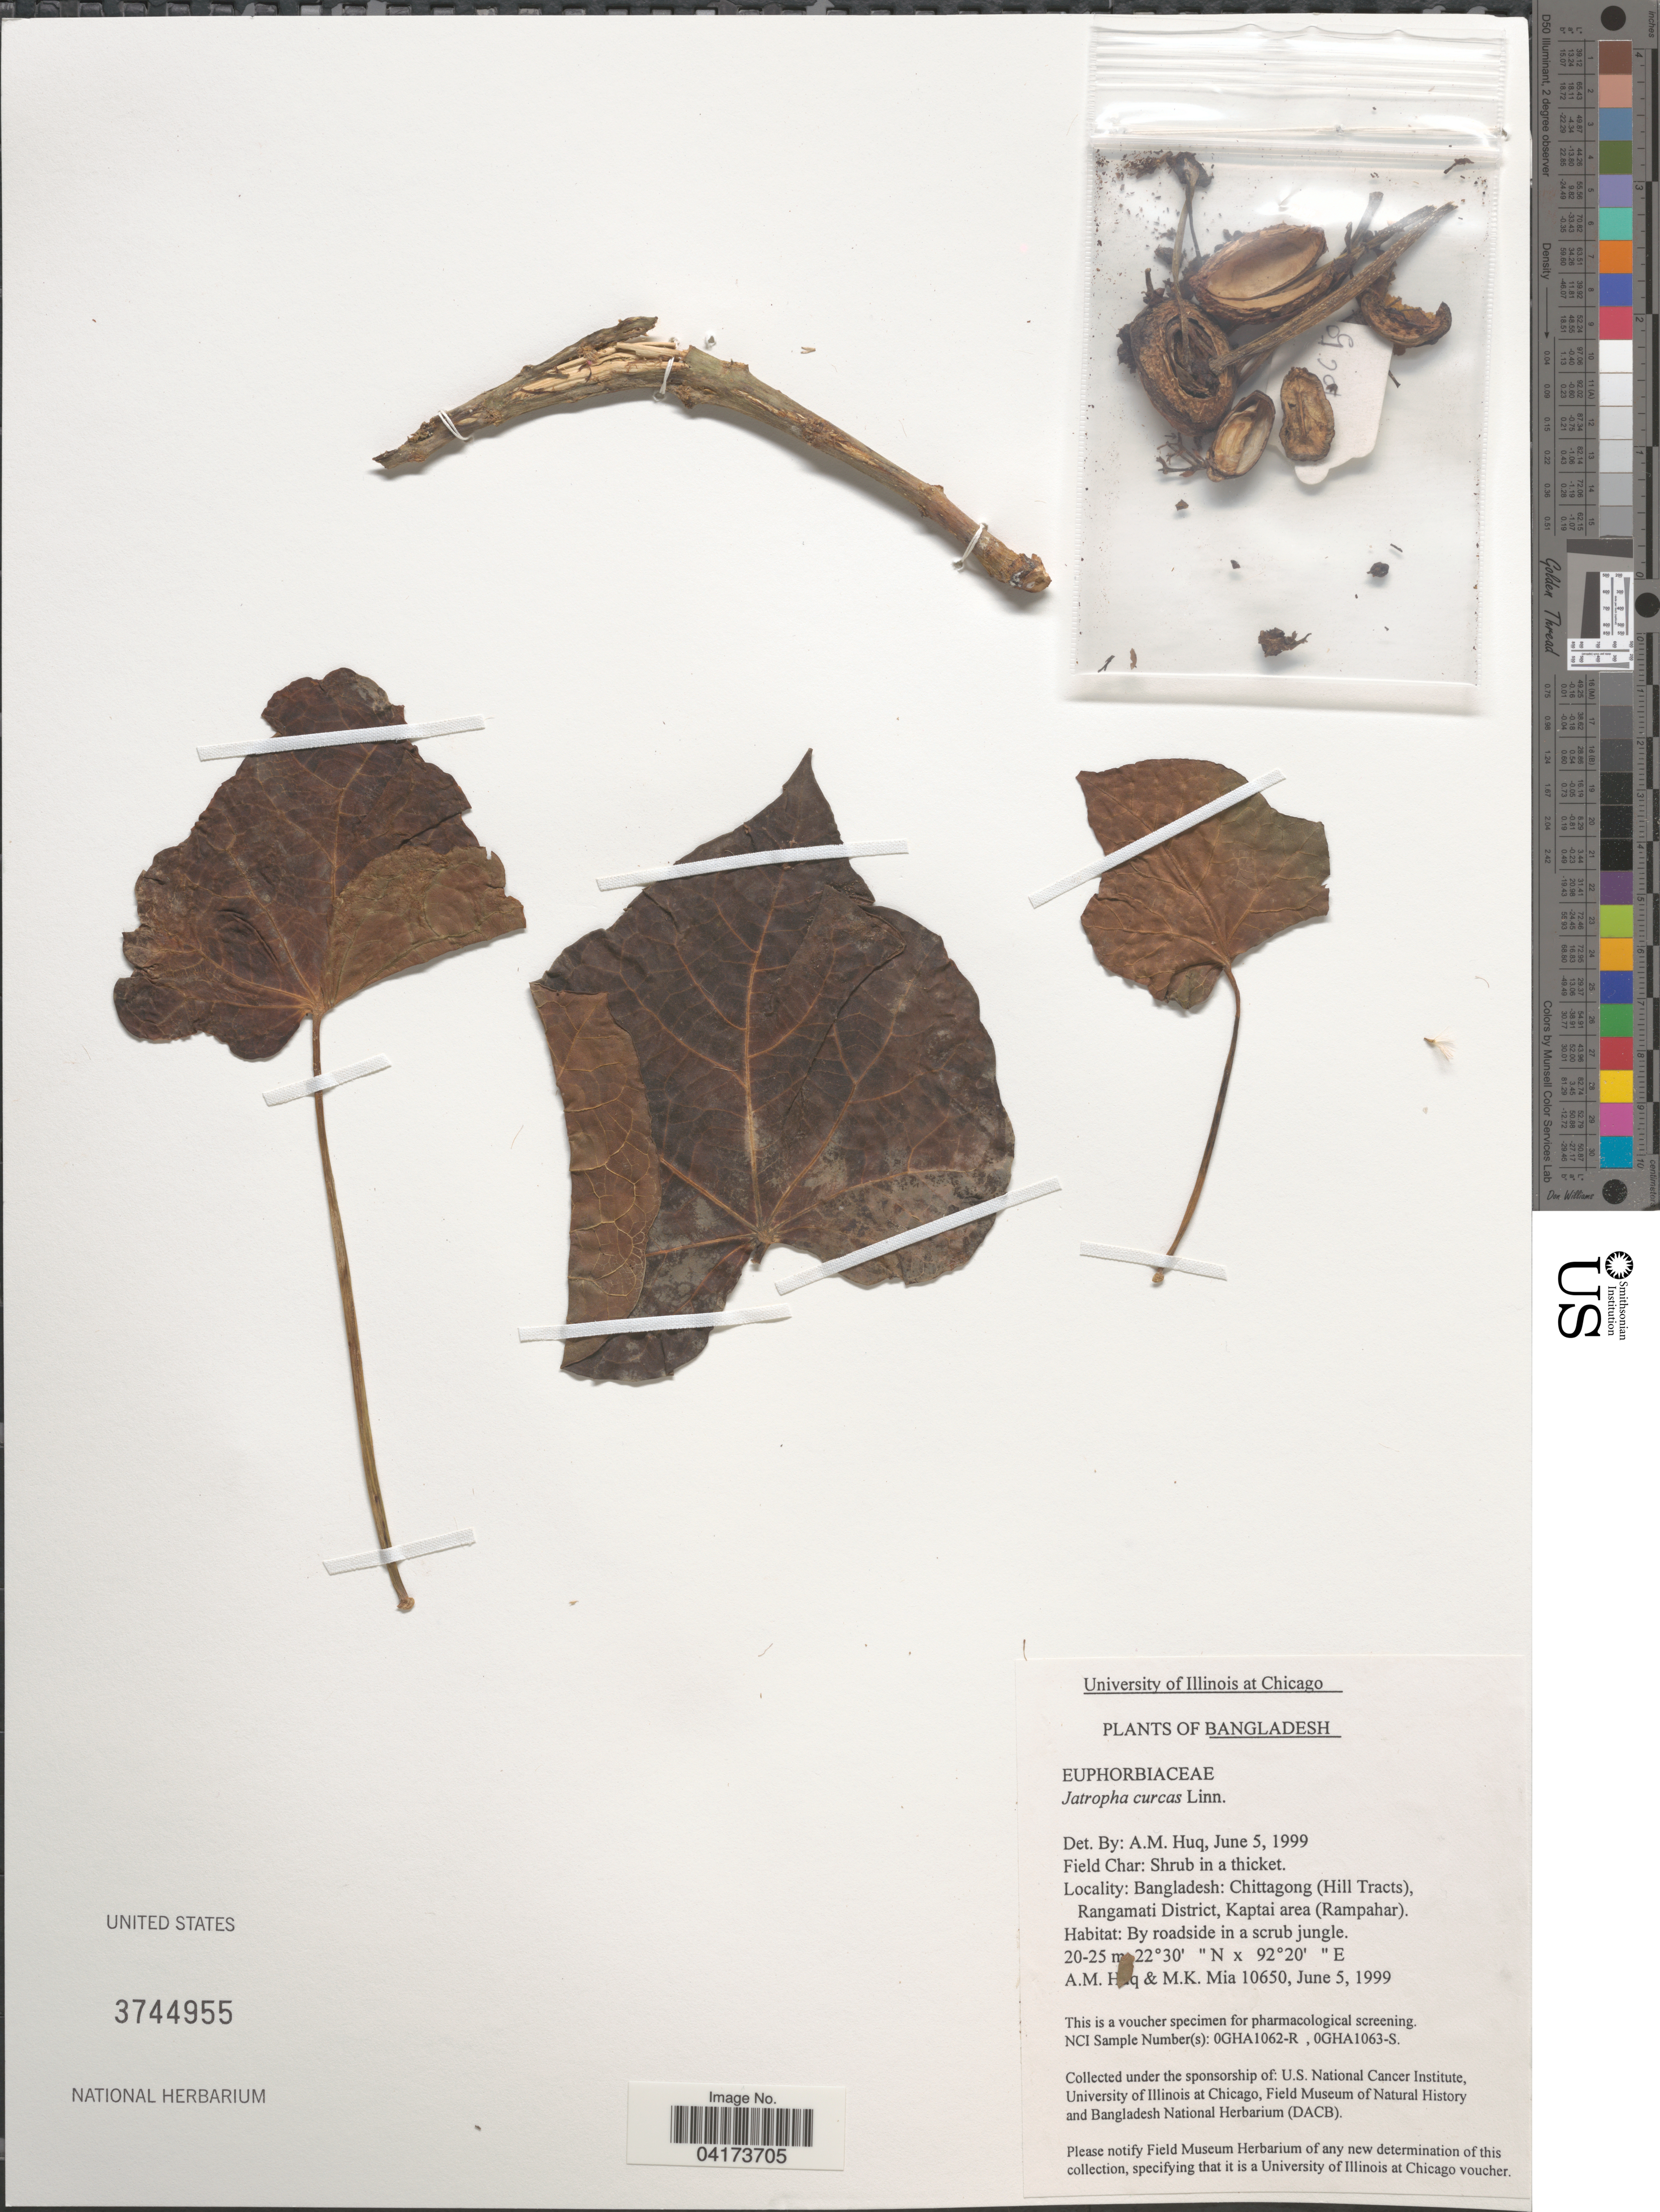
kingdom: Plantae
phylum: Tracheophyta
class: Magnoliopsida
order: Malpighiales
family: Euphorbiaceae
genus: Jatropha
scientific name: Jatropha curcas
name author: L.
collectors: A. M. Huq & M. Mia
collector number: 10650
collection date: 1999-06-05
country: Bangladesh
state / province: Chittagong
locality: (Hill Tracts), Rangamati District, Kaptai area (Rampahar).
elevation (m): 20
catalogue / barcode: US 3744955